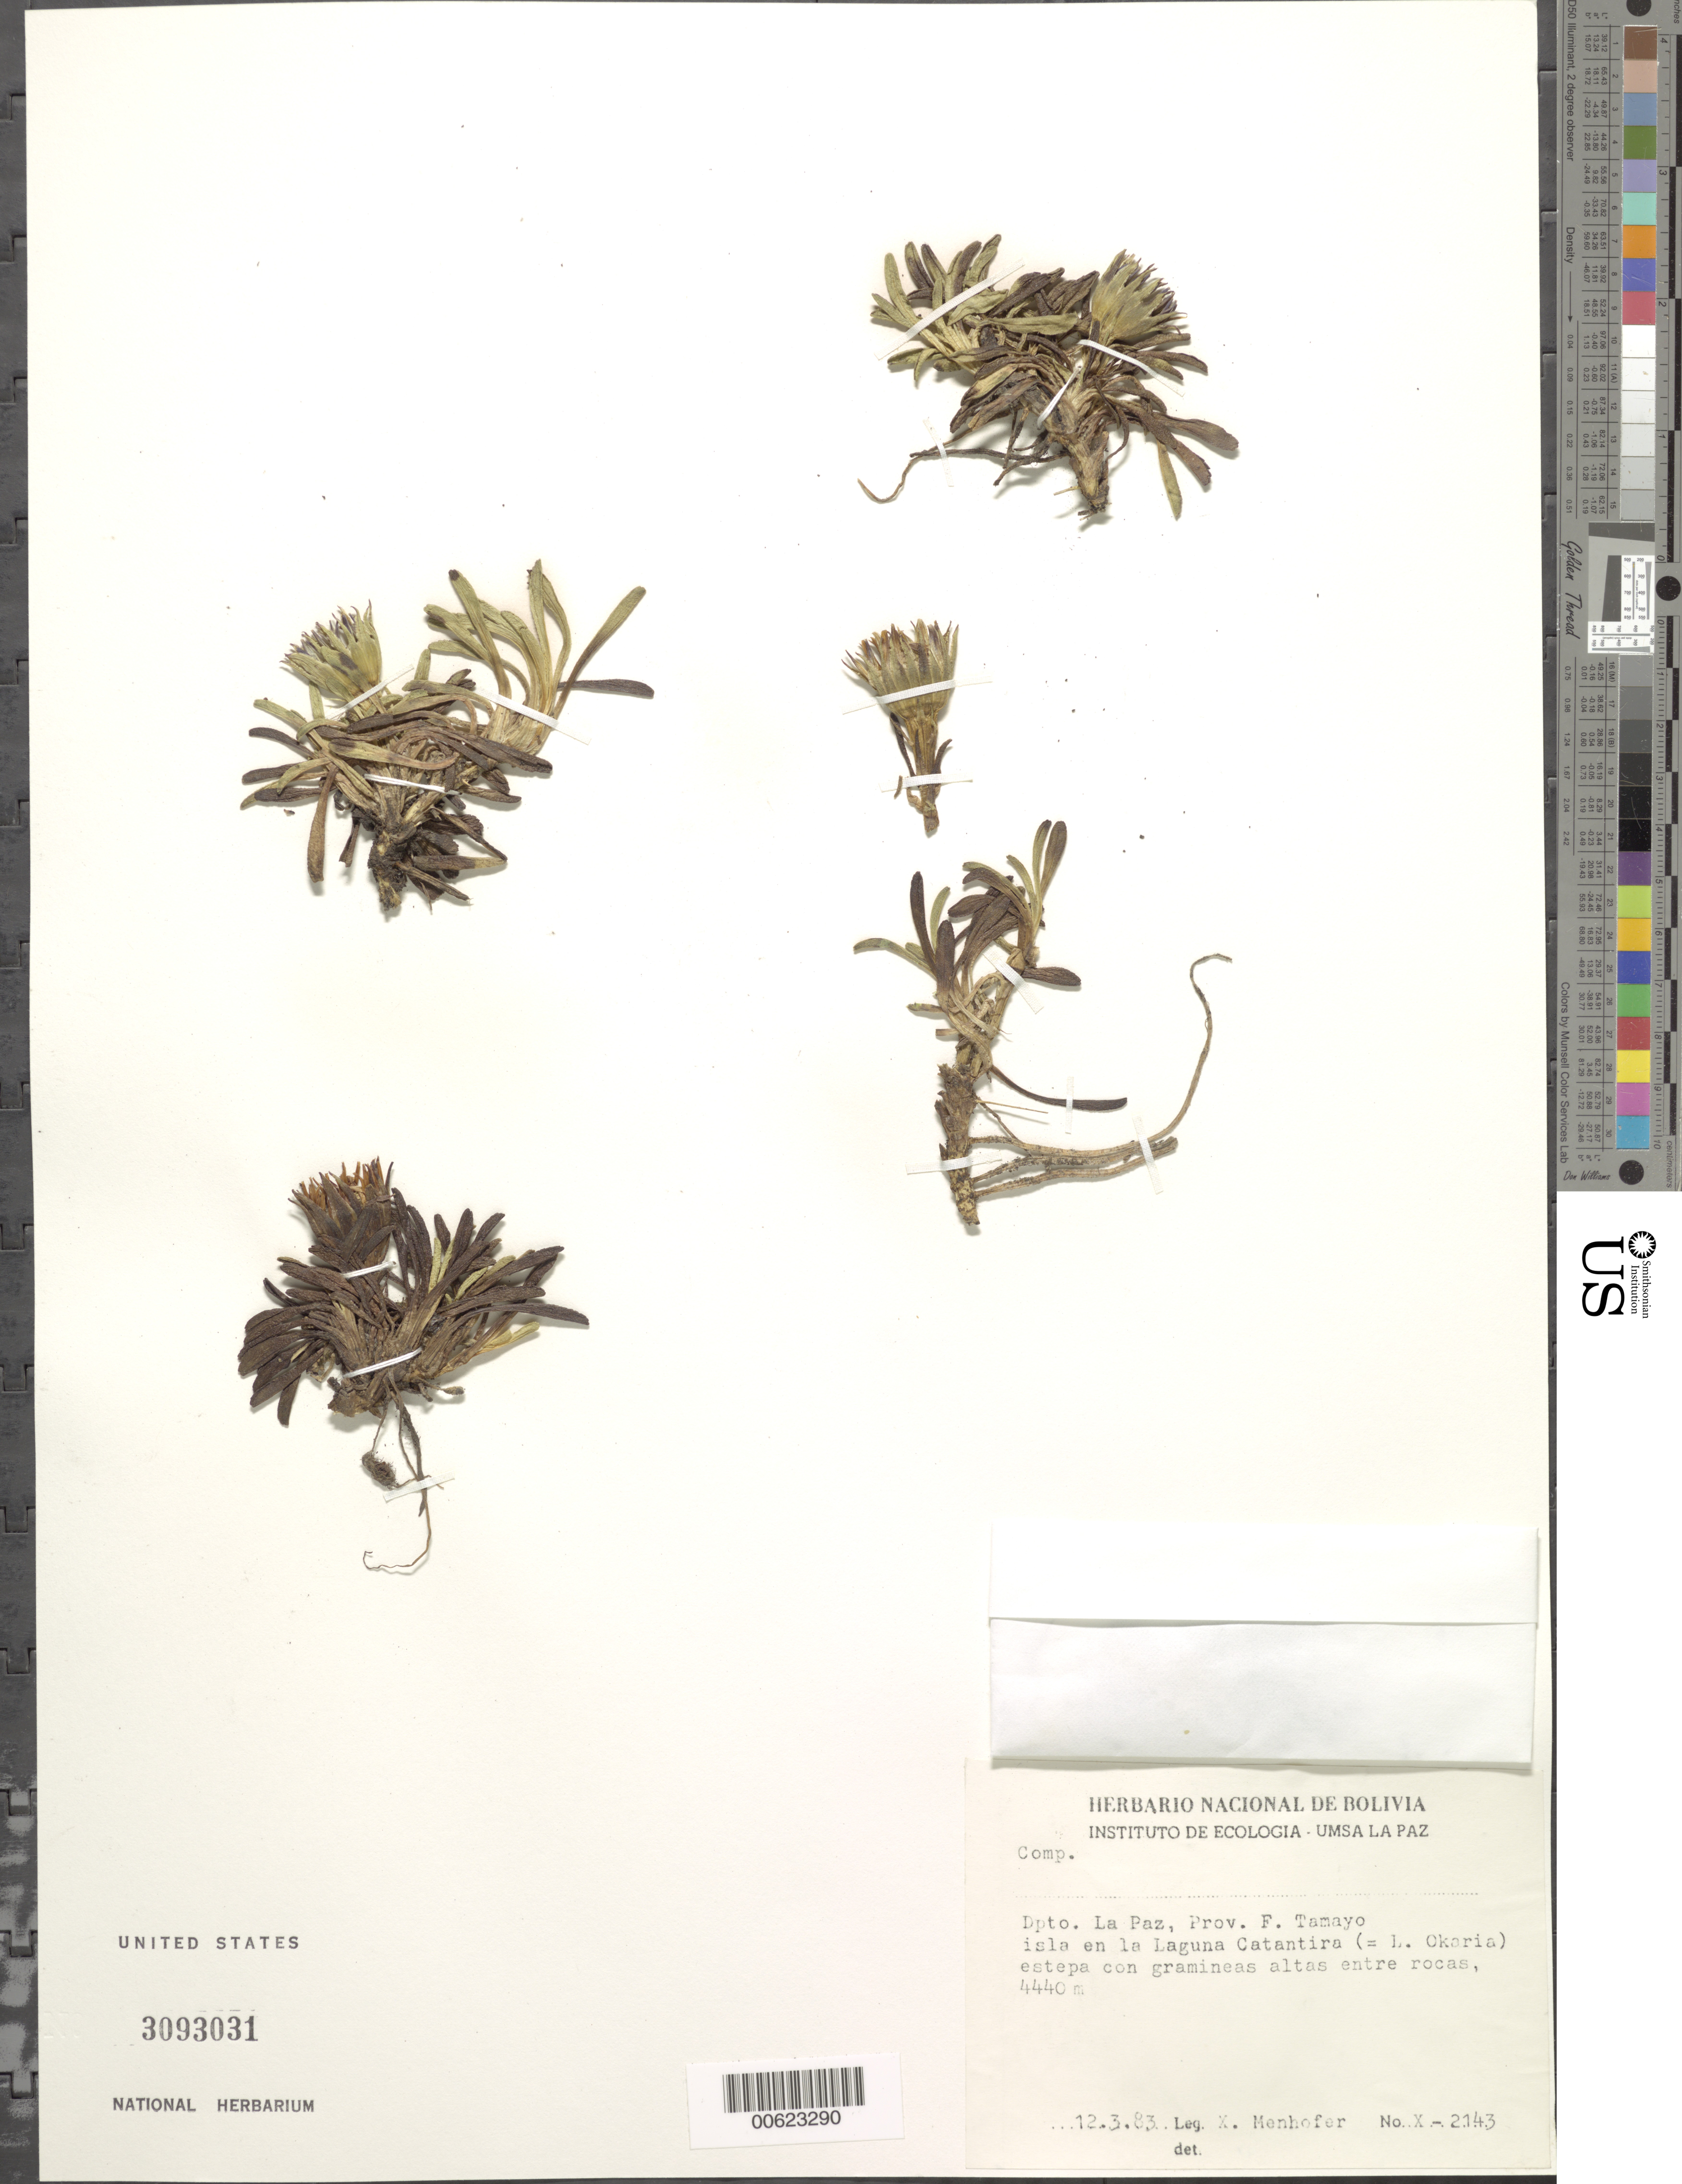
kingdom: Plantae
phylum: Tracheophyta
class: Magnoliopsida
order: Asterales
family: Asteraceae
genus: Werneria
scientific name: Werneria orbignyana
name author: Wedd.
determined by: Calvo, Joel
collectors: X. Menhofer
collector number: X 2143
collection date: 1983-03-12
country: Bolivia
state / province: La Paz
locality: Prov. F. Tamayo, isla en la Laguna Catantira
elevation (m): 4440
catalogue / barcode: US 3093031